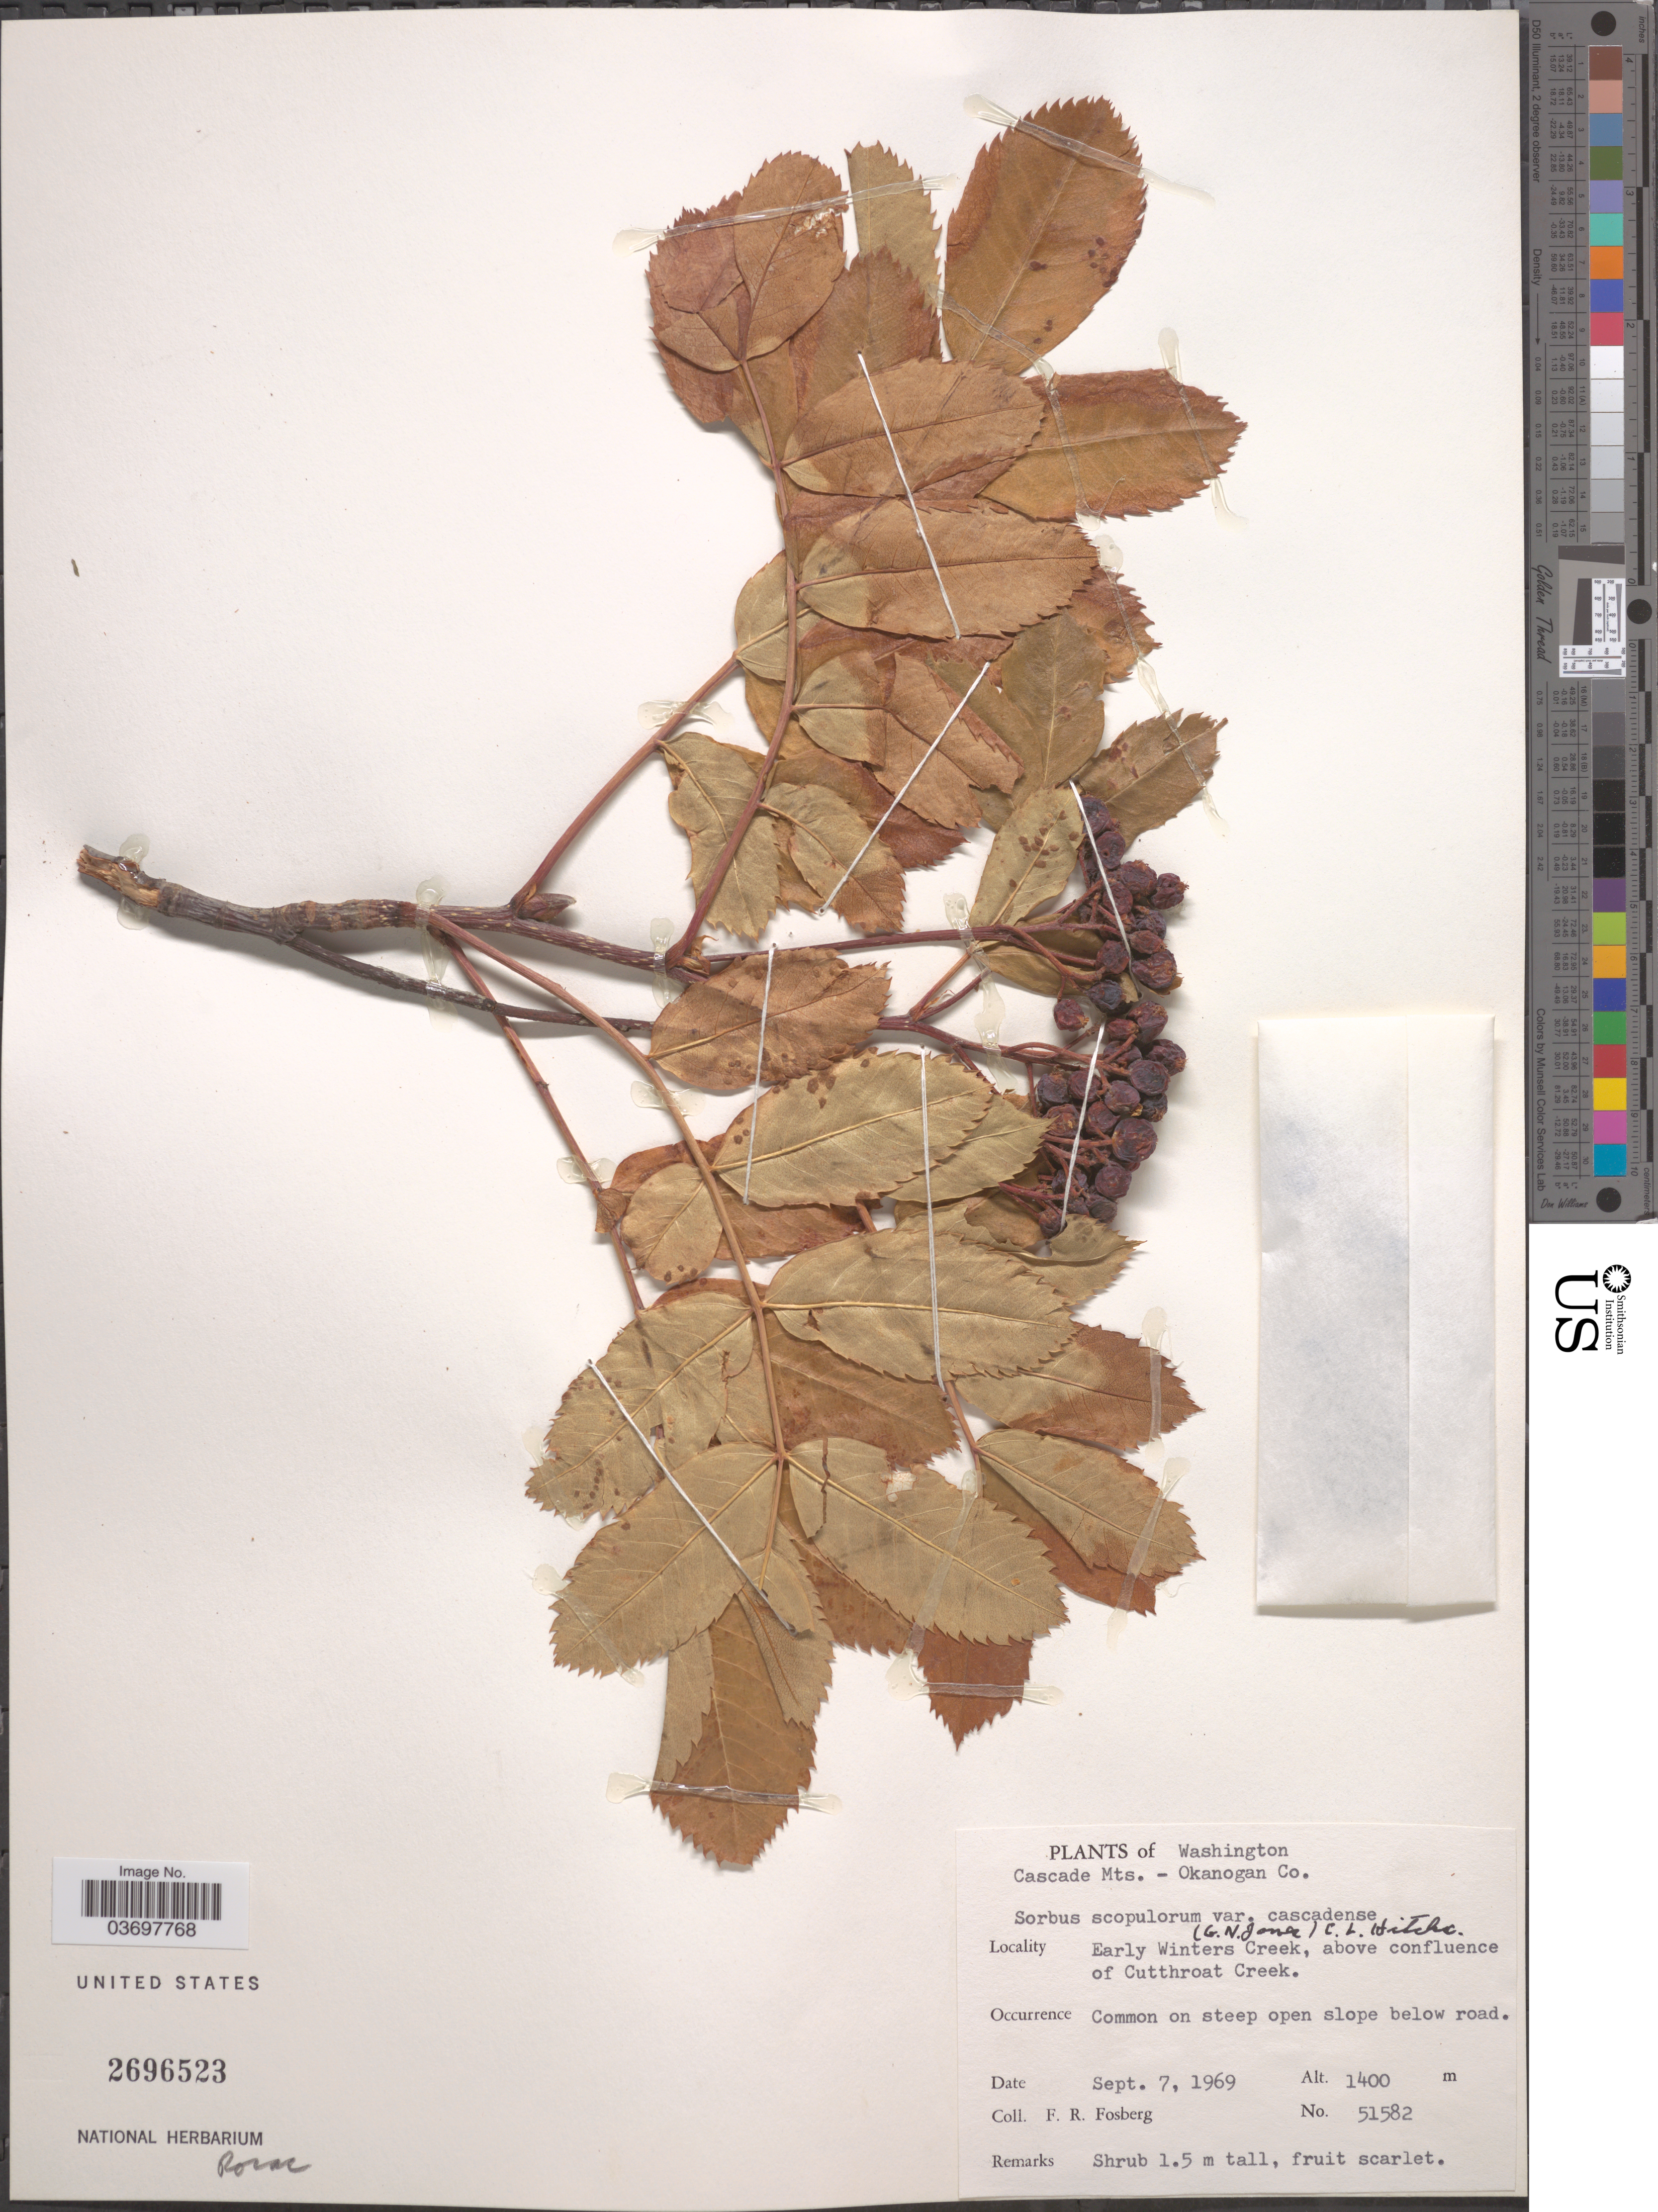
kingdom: Plantae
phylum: Tracheophyta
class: Magnoliopsida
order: Rosales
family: Rosaceae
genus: Sorbus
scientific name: Sorbus scopulina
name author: Greene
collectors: F. R. Fosberg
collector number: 51582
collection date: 1969-09-07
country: United States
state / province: Washington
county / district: Okanogan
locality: Cascade Mts. - Okanogan Co. Early Winters Creek, above confluence of Cutthroat Creek.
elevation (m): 1400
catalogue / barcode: US 2696523